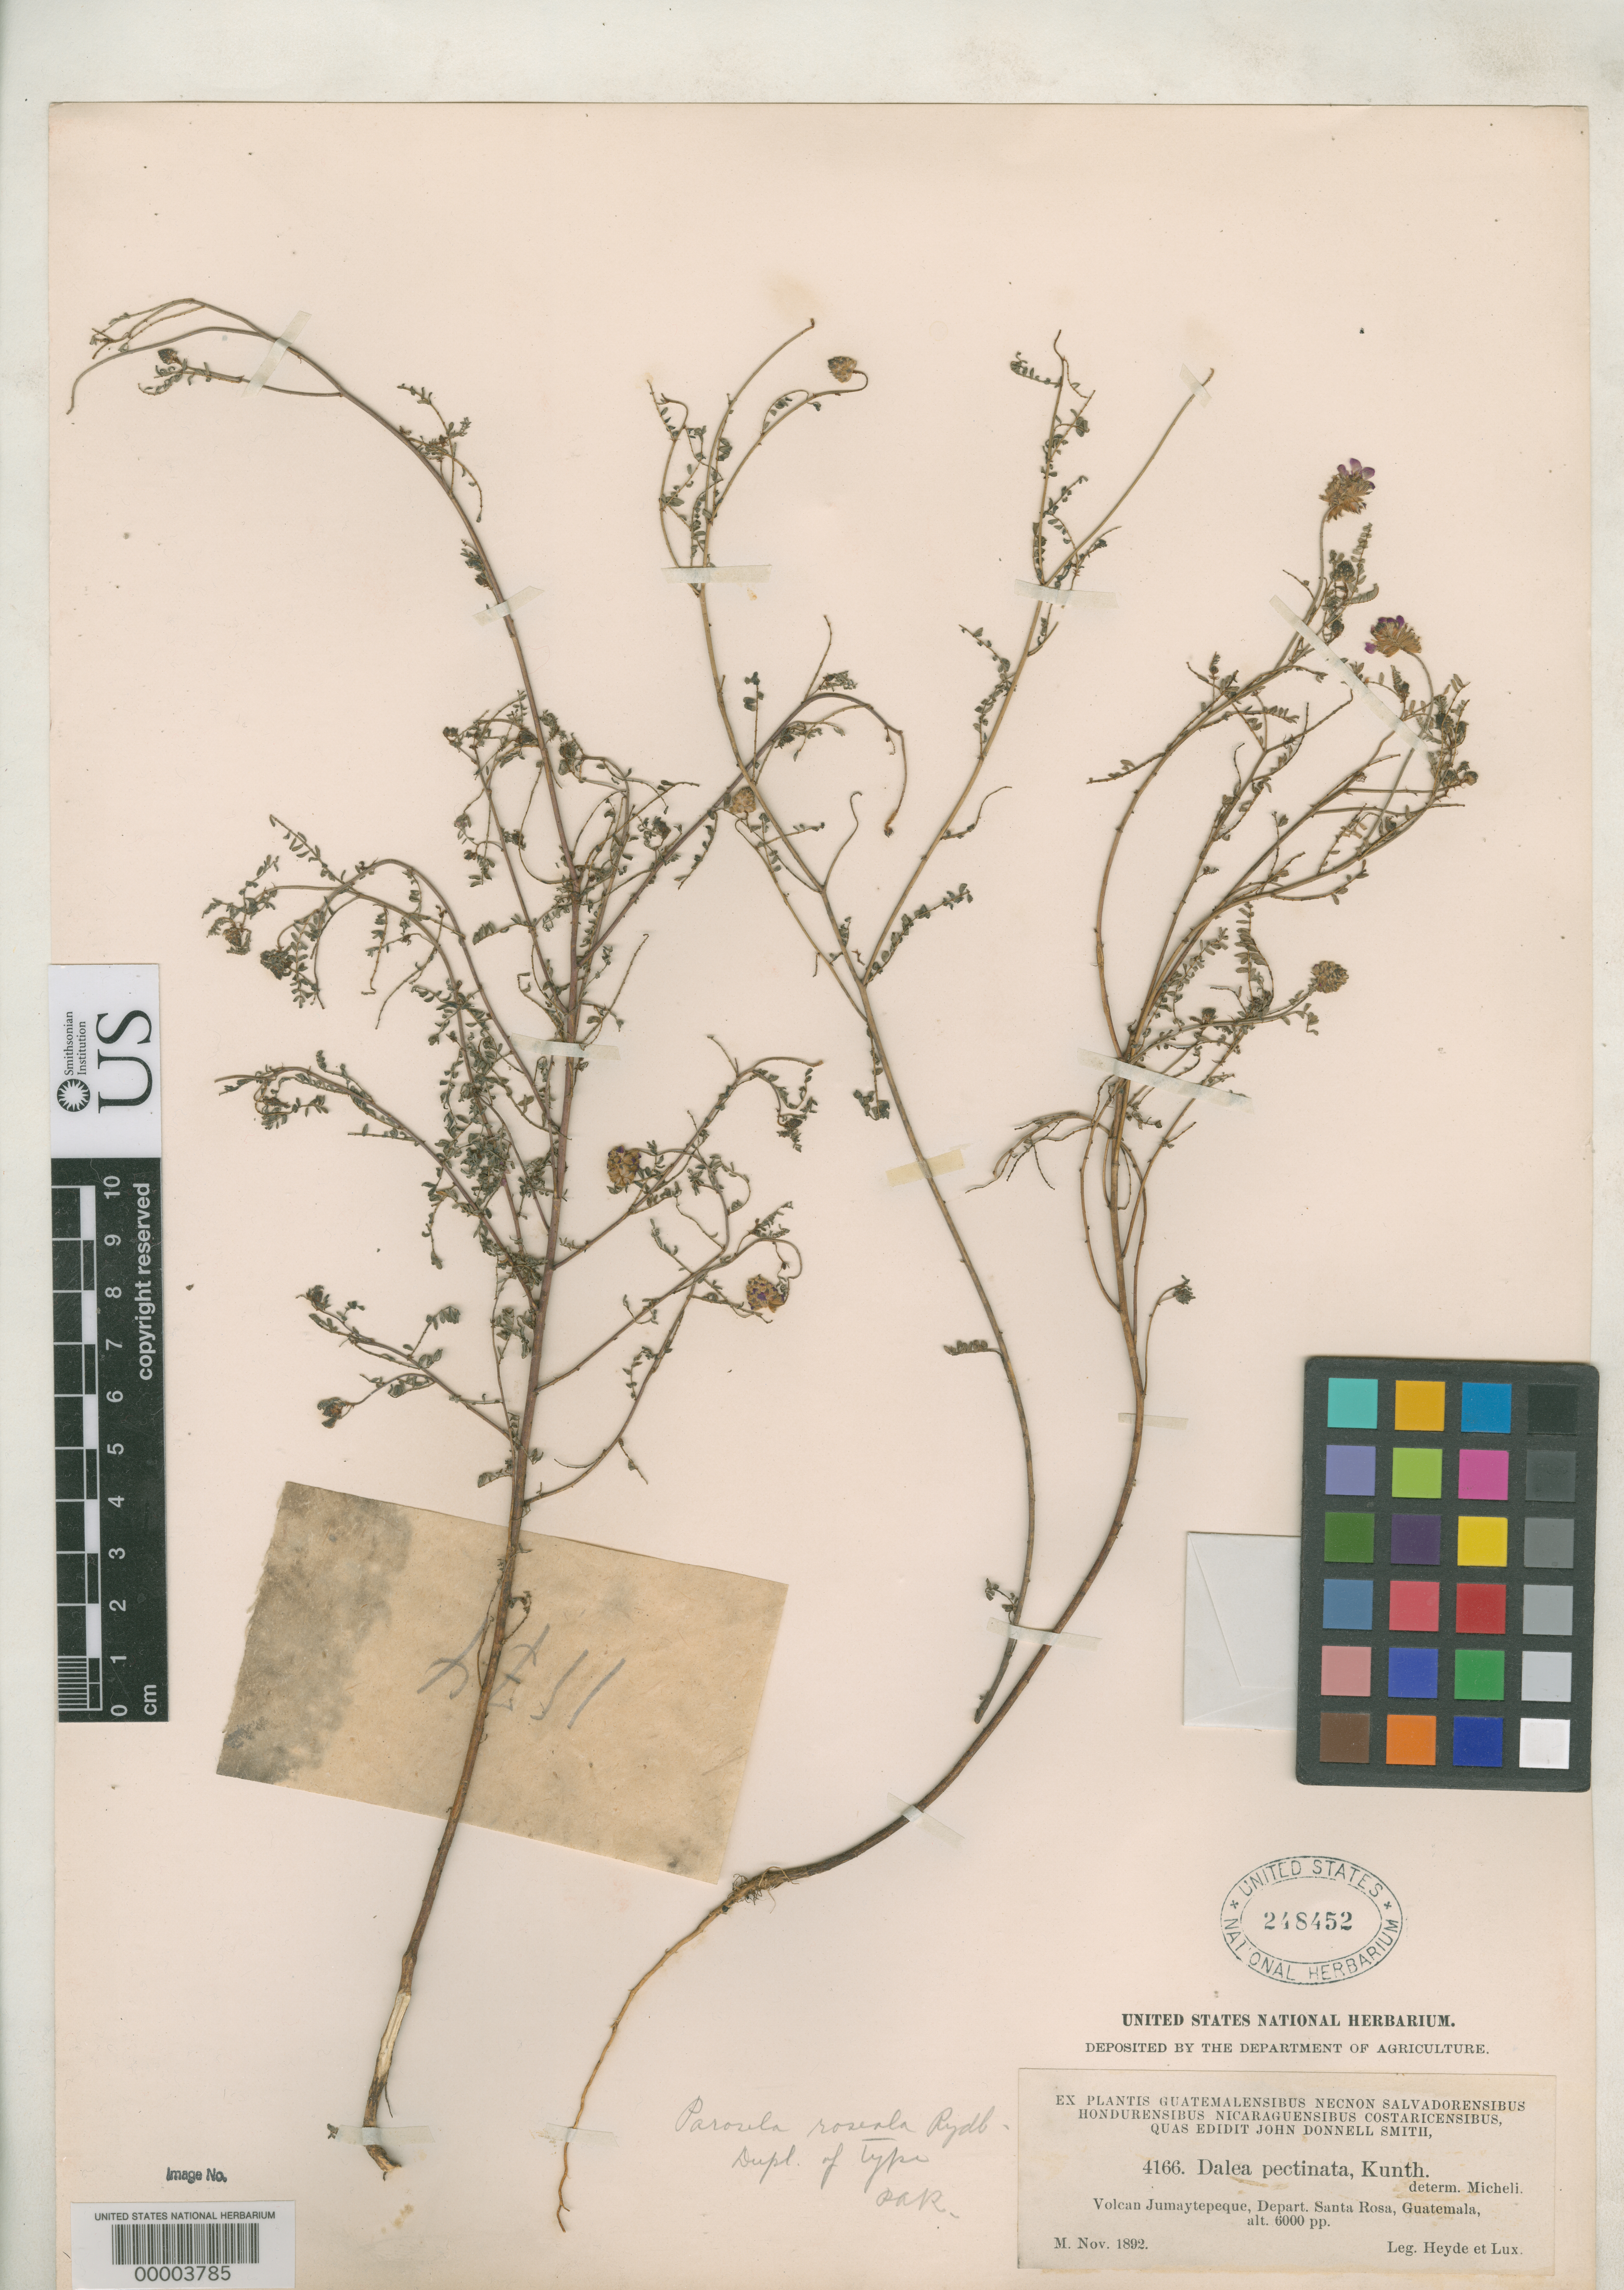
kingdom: Plantae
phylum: Tracheophyta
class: Magnoliopsida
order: Fabales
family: Fabaceae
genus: Parosela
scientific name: Parosela roseola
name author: Rydb.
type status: Isotype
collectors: E. T. Heyde & E. Lux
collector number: J.D.S. 4166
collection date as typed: Nov 1892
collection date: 1892-11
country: Guatemala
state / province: Santa Rosa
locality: Volcan Jumaytepeque.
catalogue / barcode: US 248452